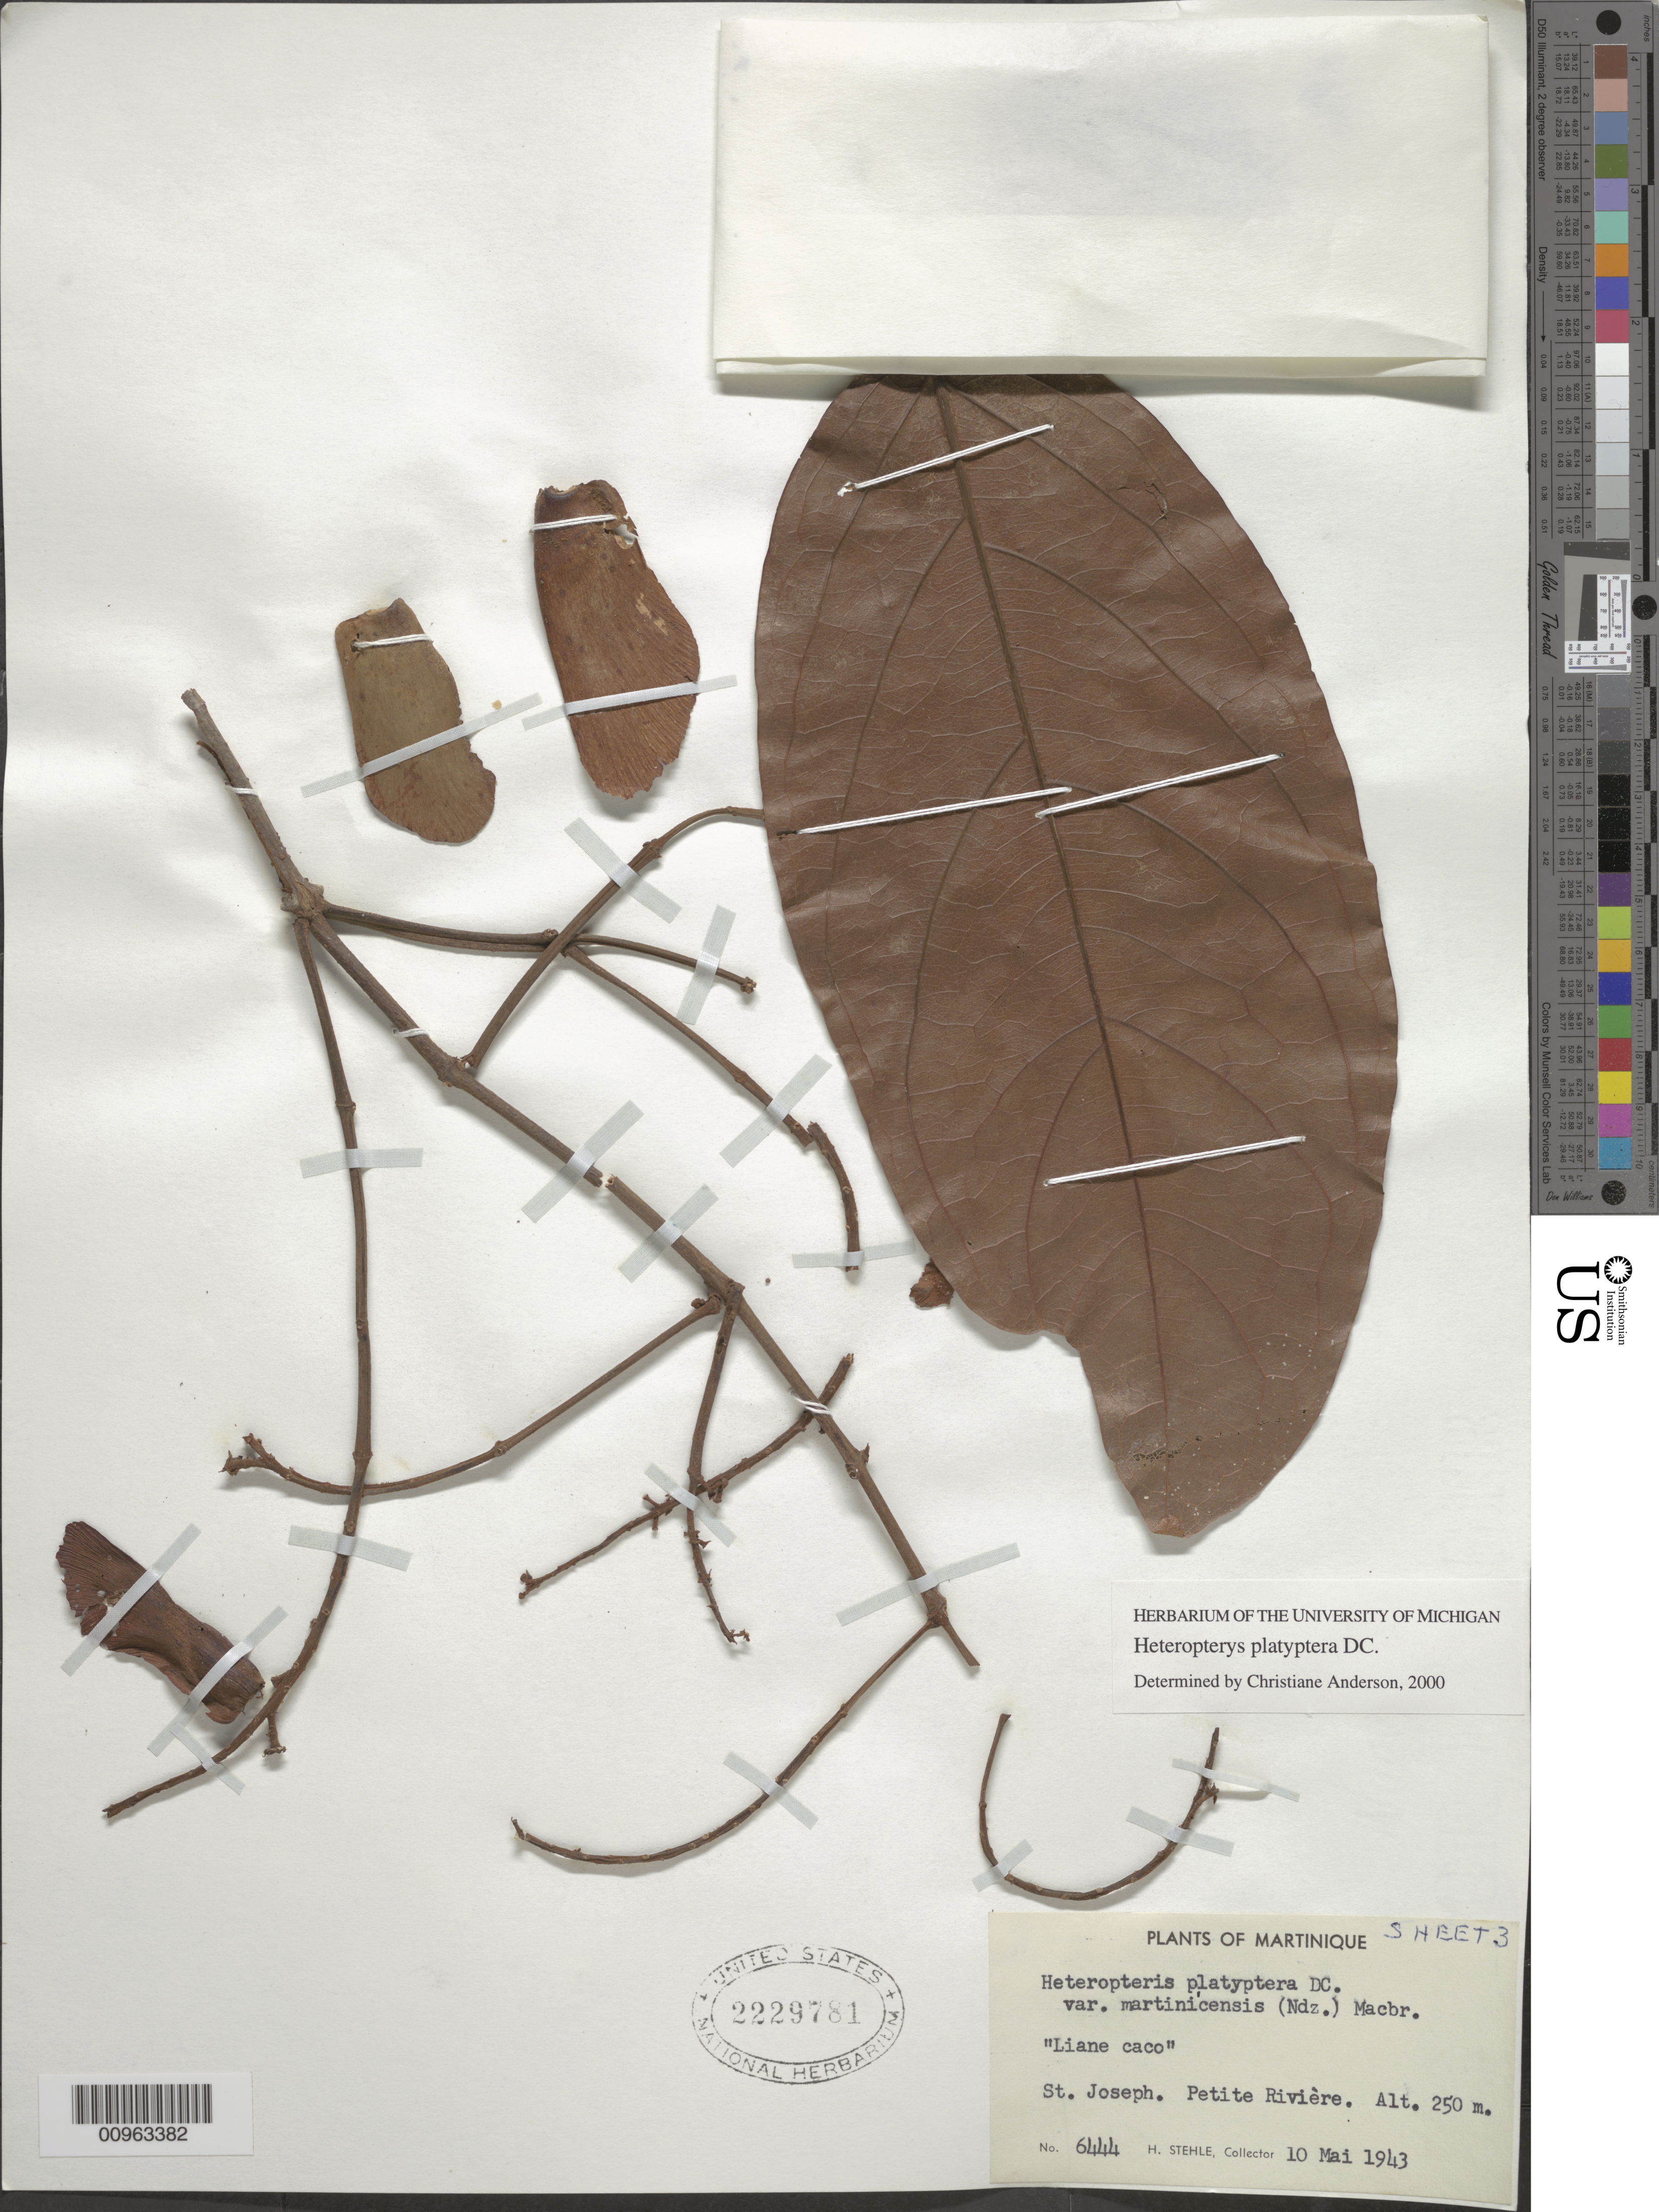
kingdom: Plantae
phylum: Tracheophyta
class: Magnoliopsida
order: Malpighiales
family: Malpighiaceae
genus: Heteropterys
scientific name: Heteropterys platyptera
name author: DC.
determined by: Anderson, C.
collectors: H. Stehlé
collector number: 6444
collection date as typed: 10 May 1943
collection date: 1943-05-10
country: Martinique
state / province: Fort-de-France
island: Martinique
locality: Petite Rivière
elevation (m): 250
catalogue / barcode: US 2229781